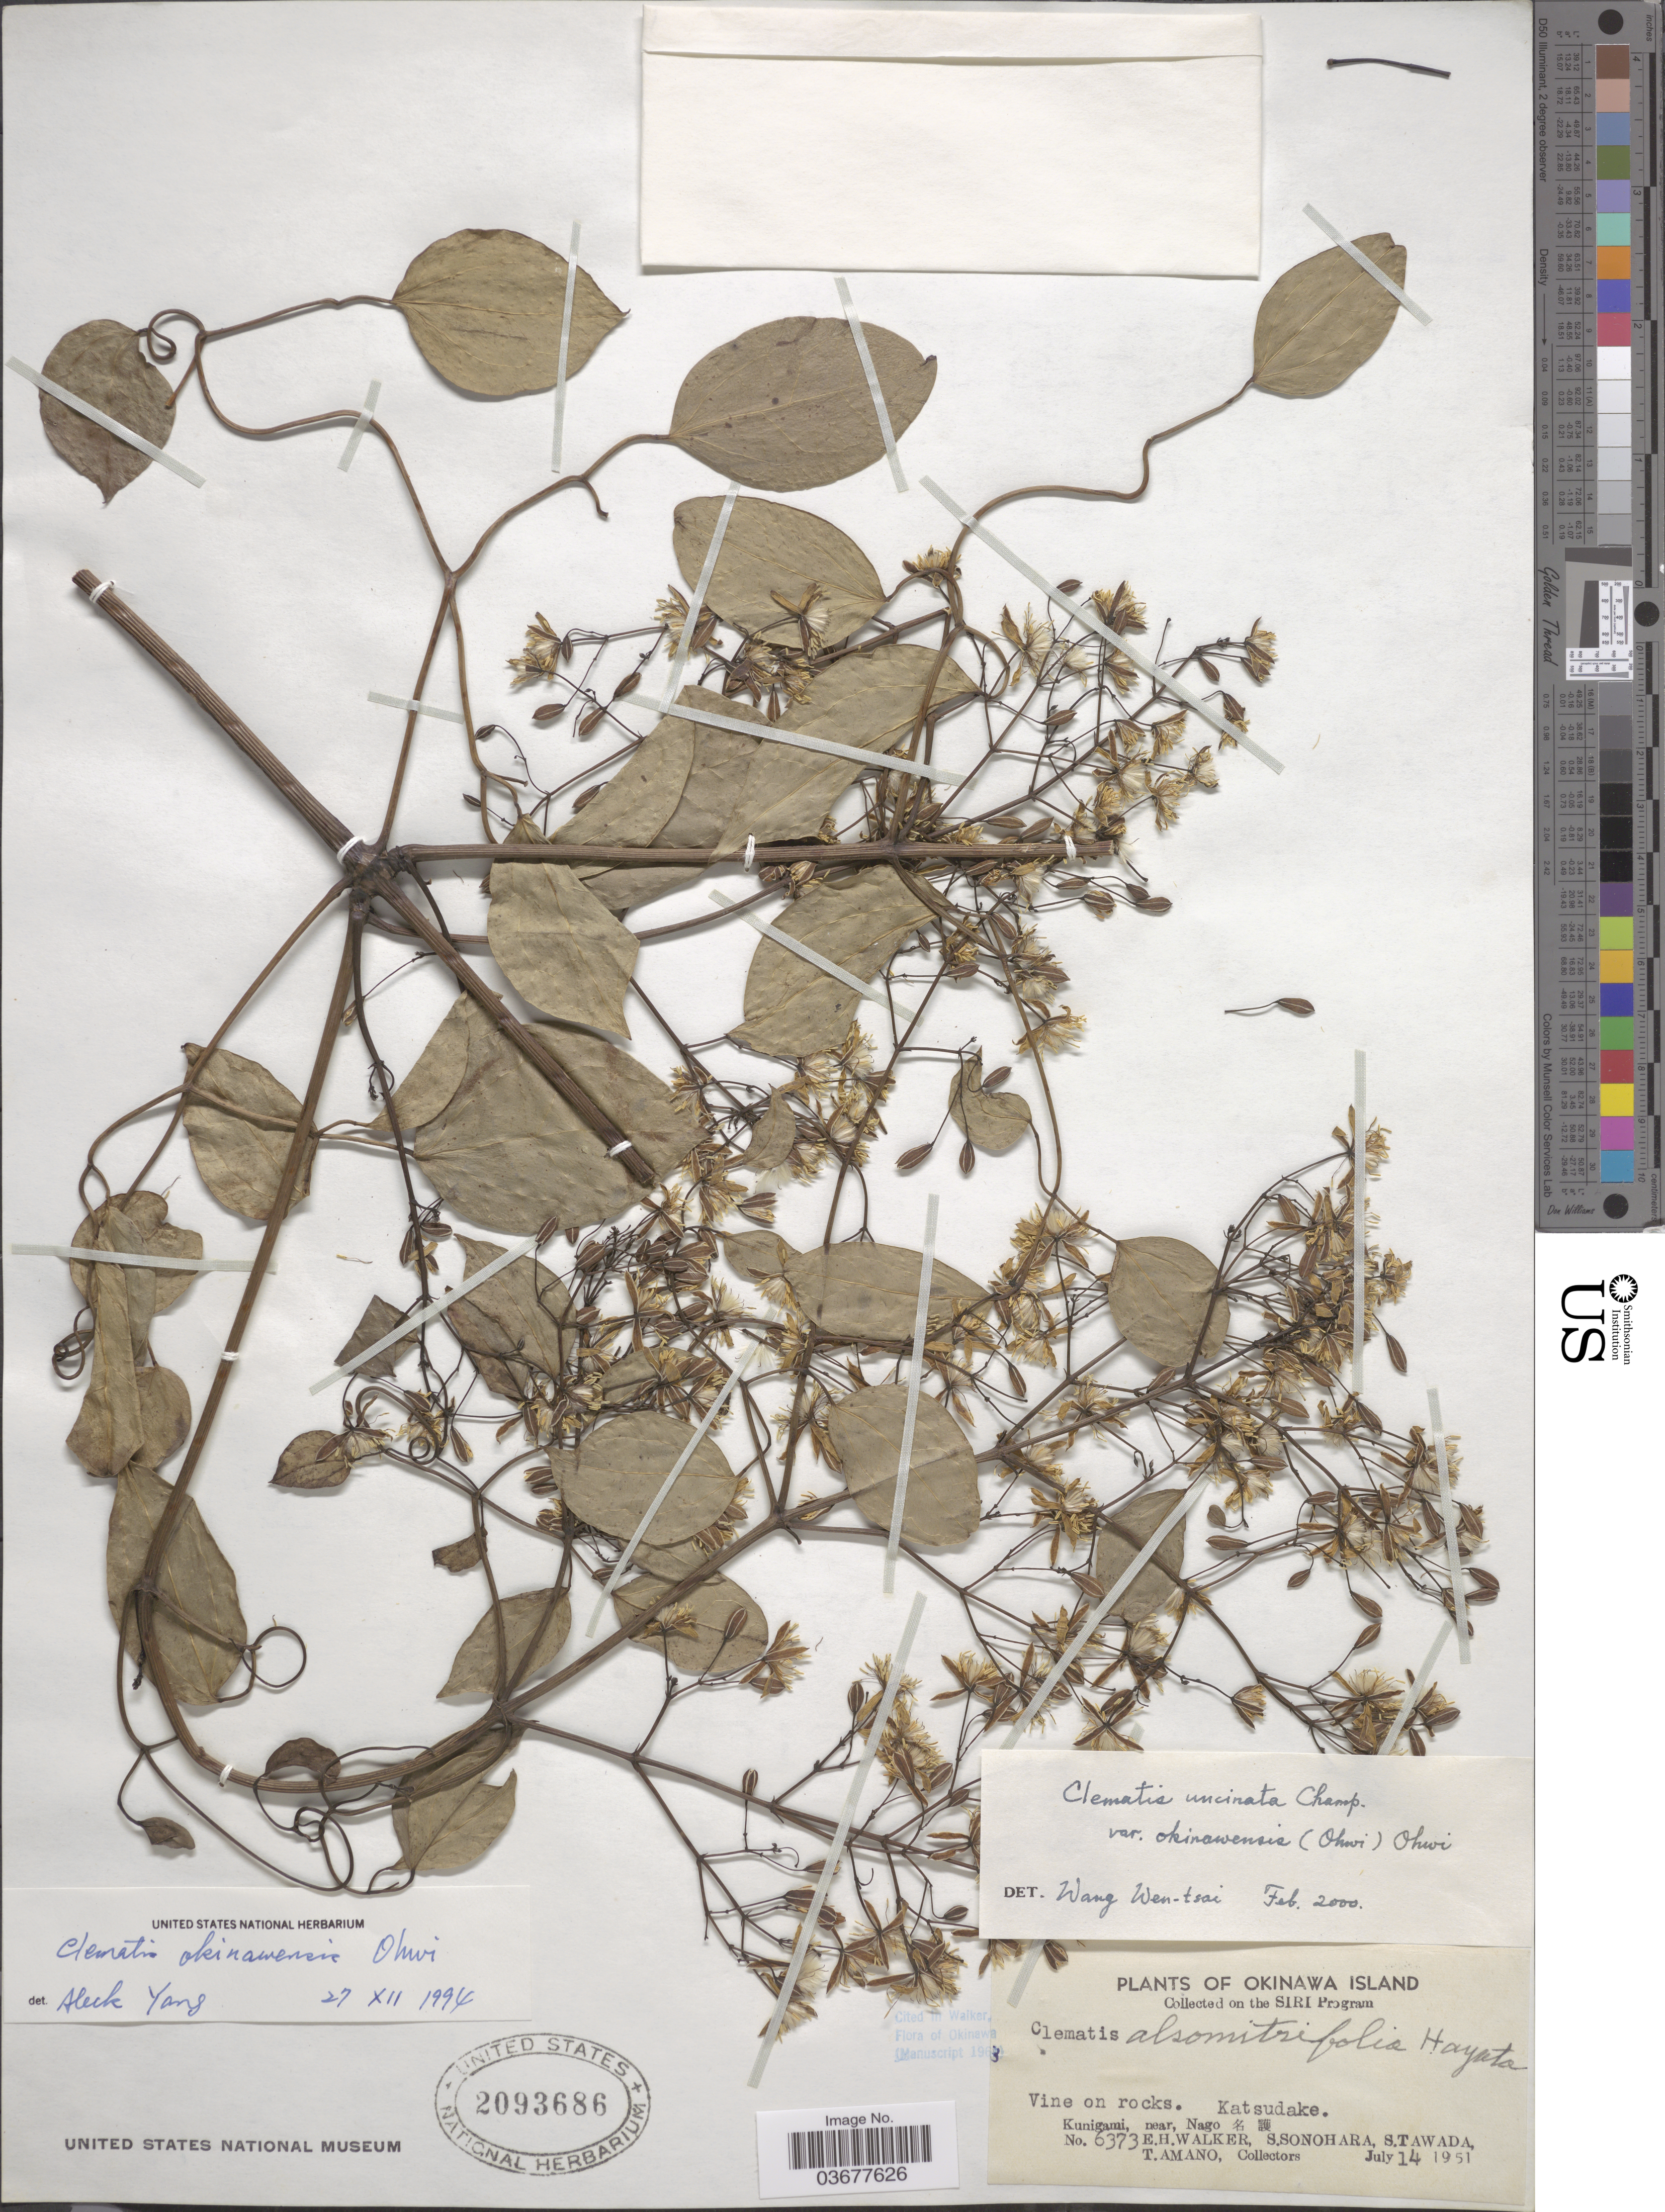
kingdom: Plantae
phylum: Tracheophyta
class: Magnoliopsida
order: Ranunculales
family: Ranunculaceae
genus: Clematis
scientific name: Clematis uncinata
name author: Champ. ex Benth.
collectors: E. H. Walker, S. Sonohara, S. Tawada & T. Amano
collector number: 6373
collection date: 1951-07-14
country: Japan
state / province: Okinawa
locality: Okinawa Island. Kunigami, near, Nago X. Katsudake.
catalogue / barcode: US 2093686